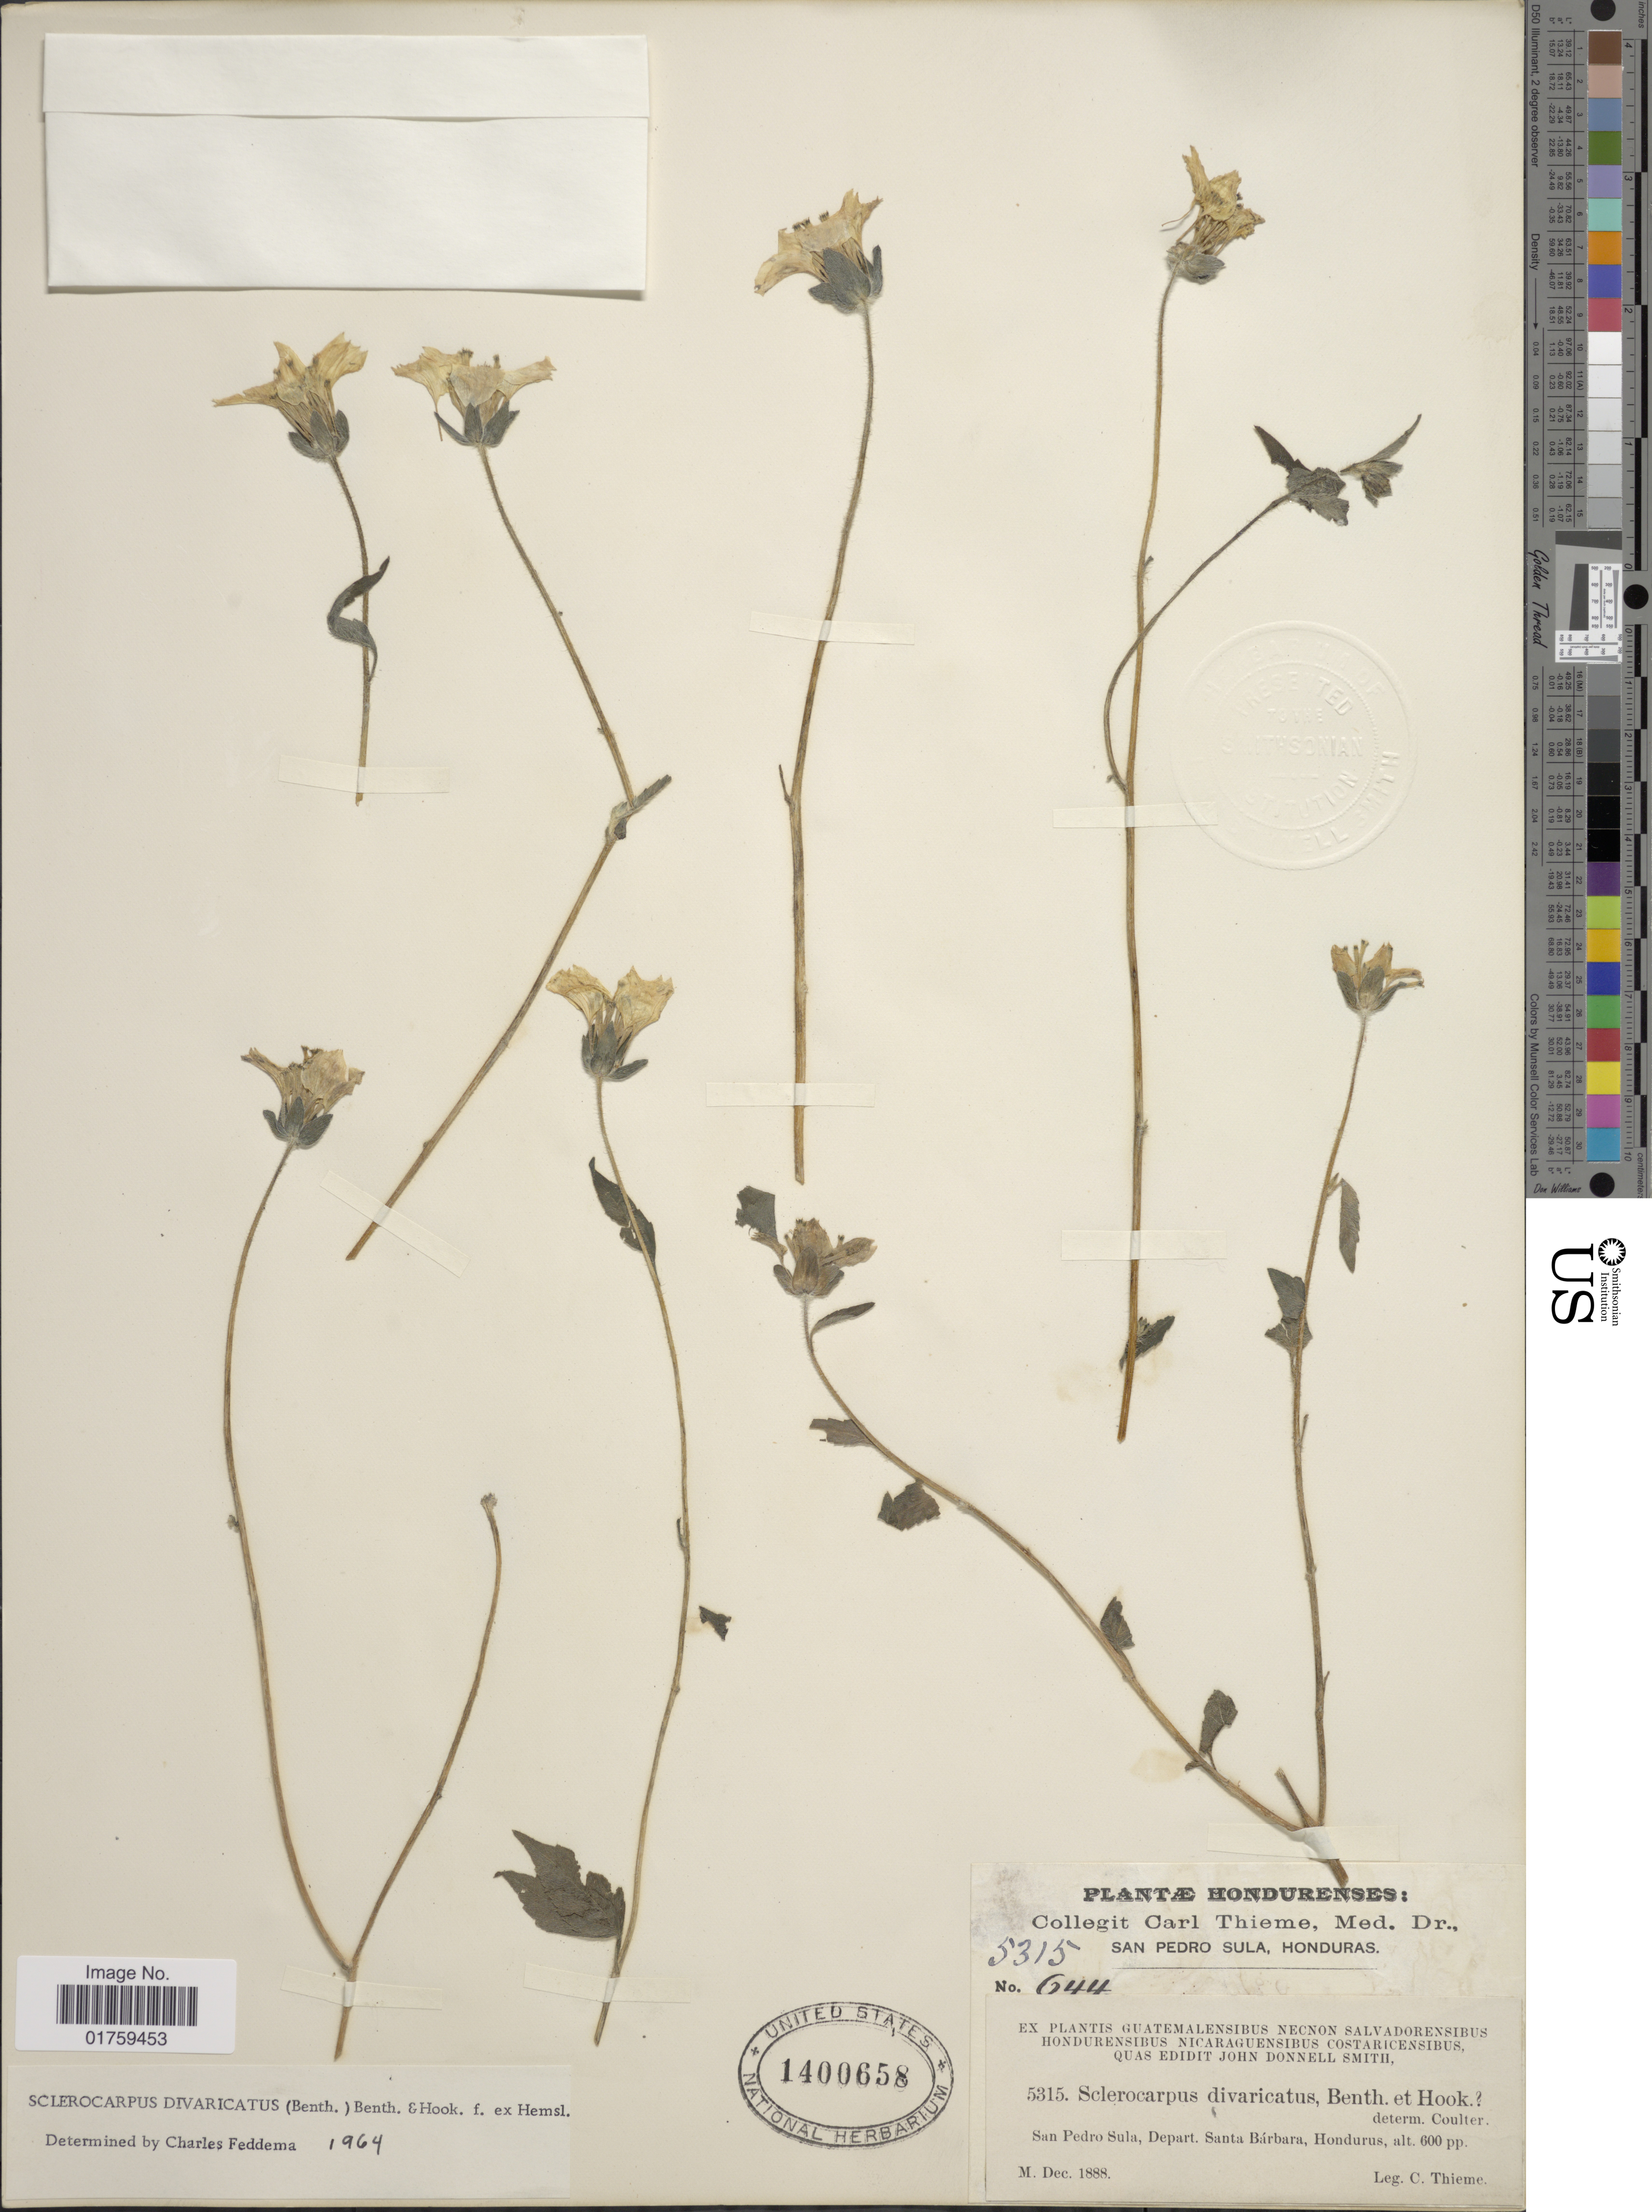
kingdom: Plantae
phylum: Tracheophyta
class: Magnoliopsida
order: Asterales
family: Asteraceae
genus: Sclerocarpus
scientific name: Sclerocarpus divaricatus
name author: (Benth.) Benth. & Hook. f. ex Hemsl.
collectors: C. Thieme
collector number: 5315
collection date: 1888-12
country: Honduras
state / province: Santa Bárbara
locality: San Pedro Sula, Depart. Santa Barbara, Honduras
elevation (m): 183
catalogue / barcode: US 1400658